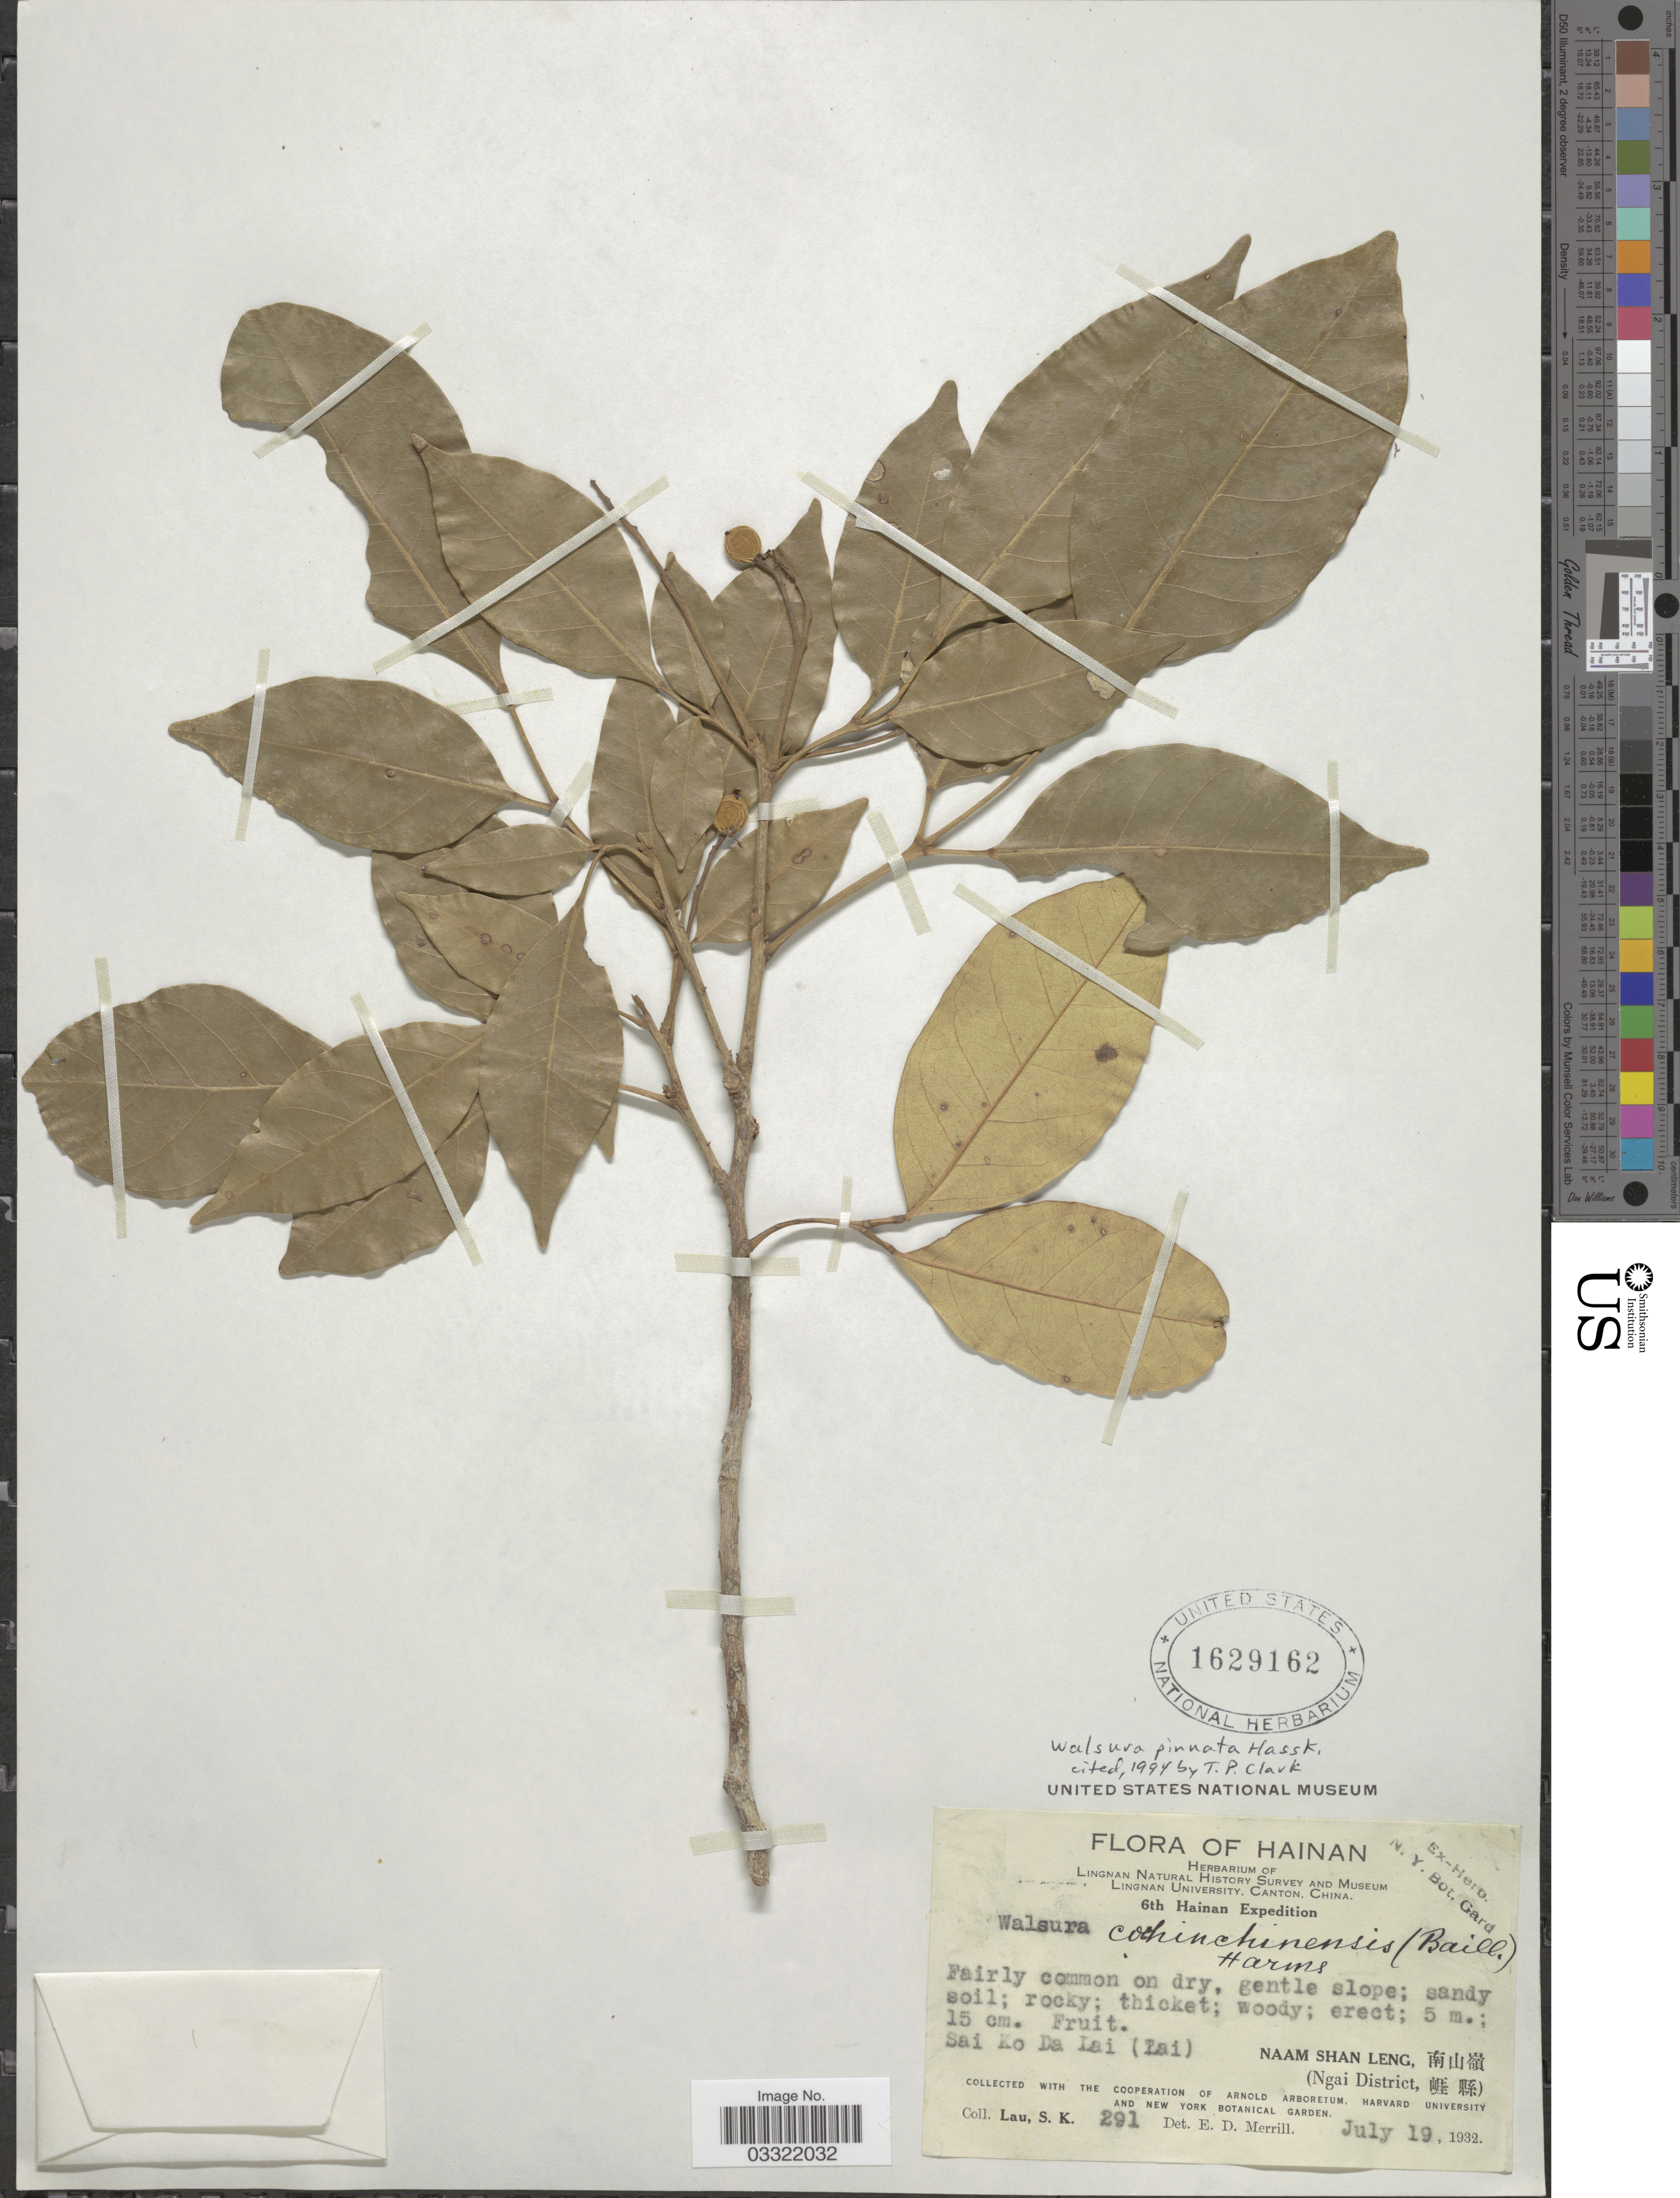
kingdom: Plantae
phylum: Tracheophyta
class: Magnoliopsida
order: Sapindales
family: Meliaceae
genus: Walsura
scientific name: Walsura pinnata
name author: Hassk.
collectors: S. K. Lau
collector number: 291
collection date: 1932-07-19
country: China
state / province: Hainan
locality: LaNaam Shan Leng (Ngai District.)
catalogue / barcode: US 1629162